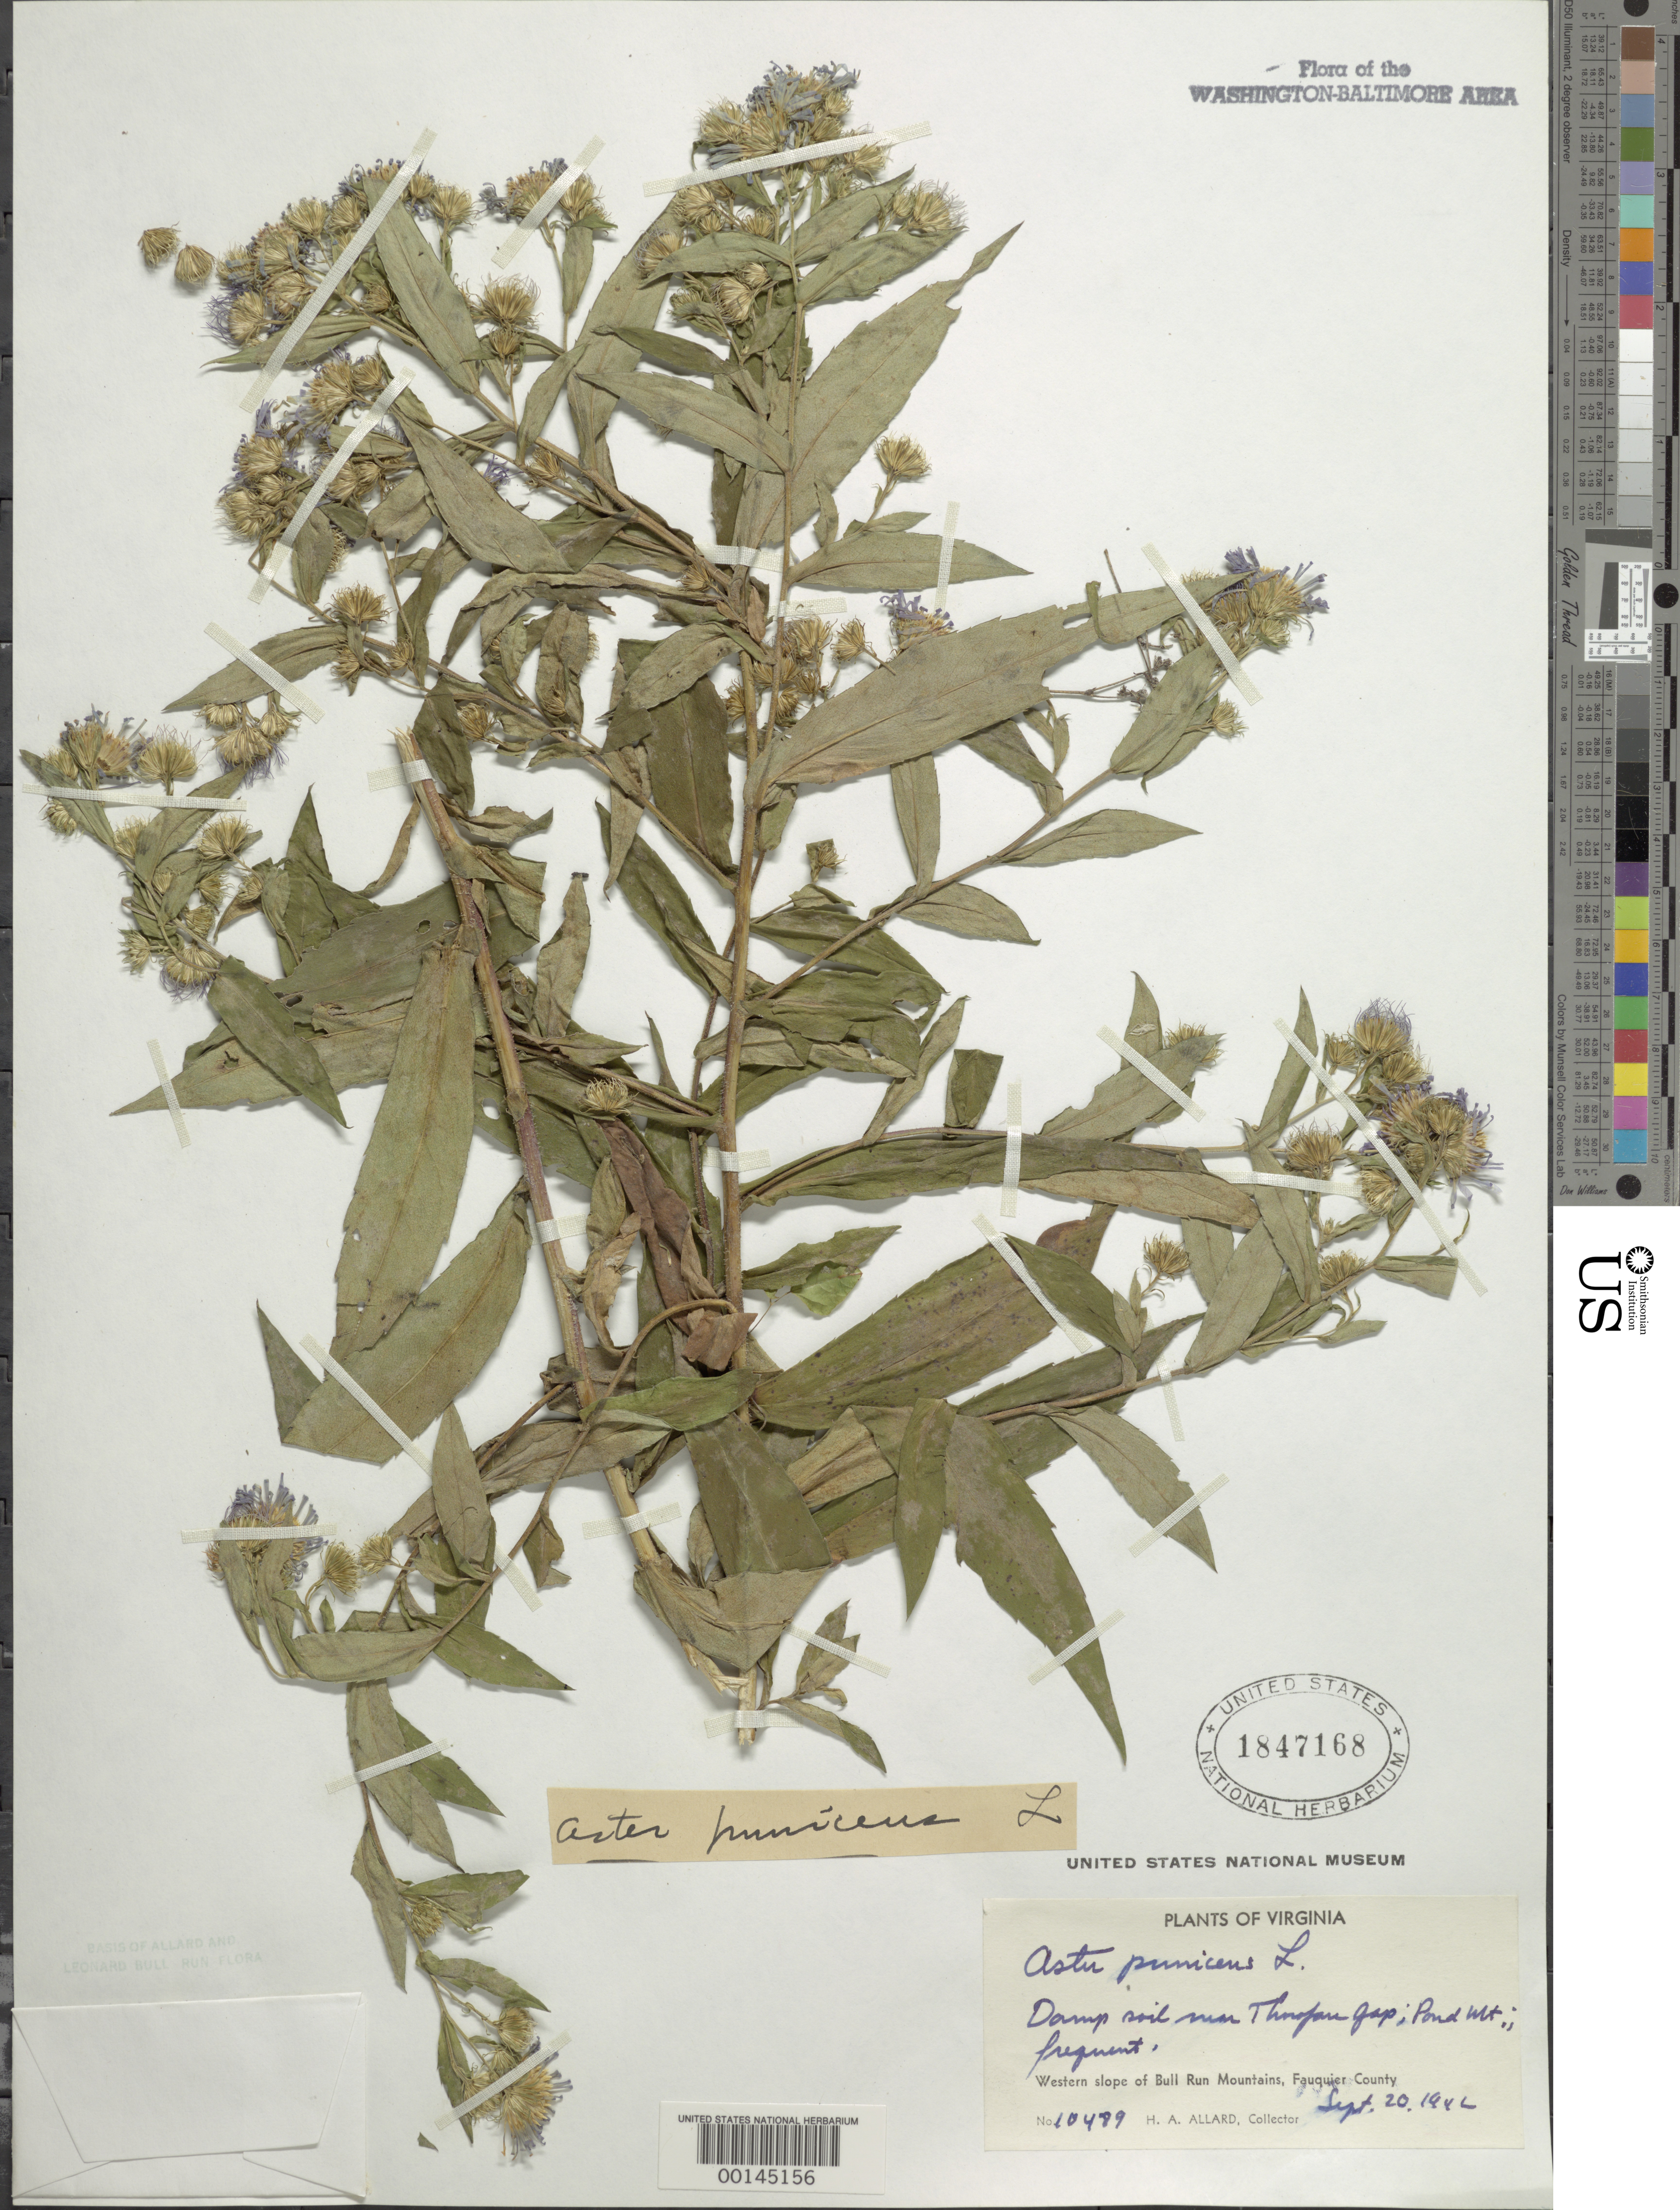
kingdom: Plantae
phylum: Tracheophyta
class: Magnoliopsida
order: Asterales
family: Asteraceae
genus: Symphyotrichum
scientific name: Symphyotrichum puniceum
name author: (L.) Á. Löve & D. Löve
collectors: H. A. Allard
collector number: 10489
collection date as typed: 20 Sep 1942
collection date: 1942-09-20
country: United States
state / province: Virginia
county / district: Fauquier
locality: Thorofare Gap vicinity Pond Mountains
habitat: Wet soil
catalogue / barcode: US 1847168